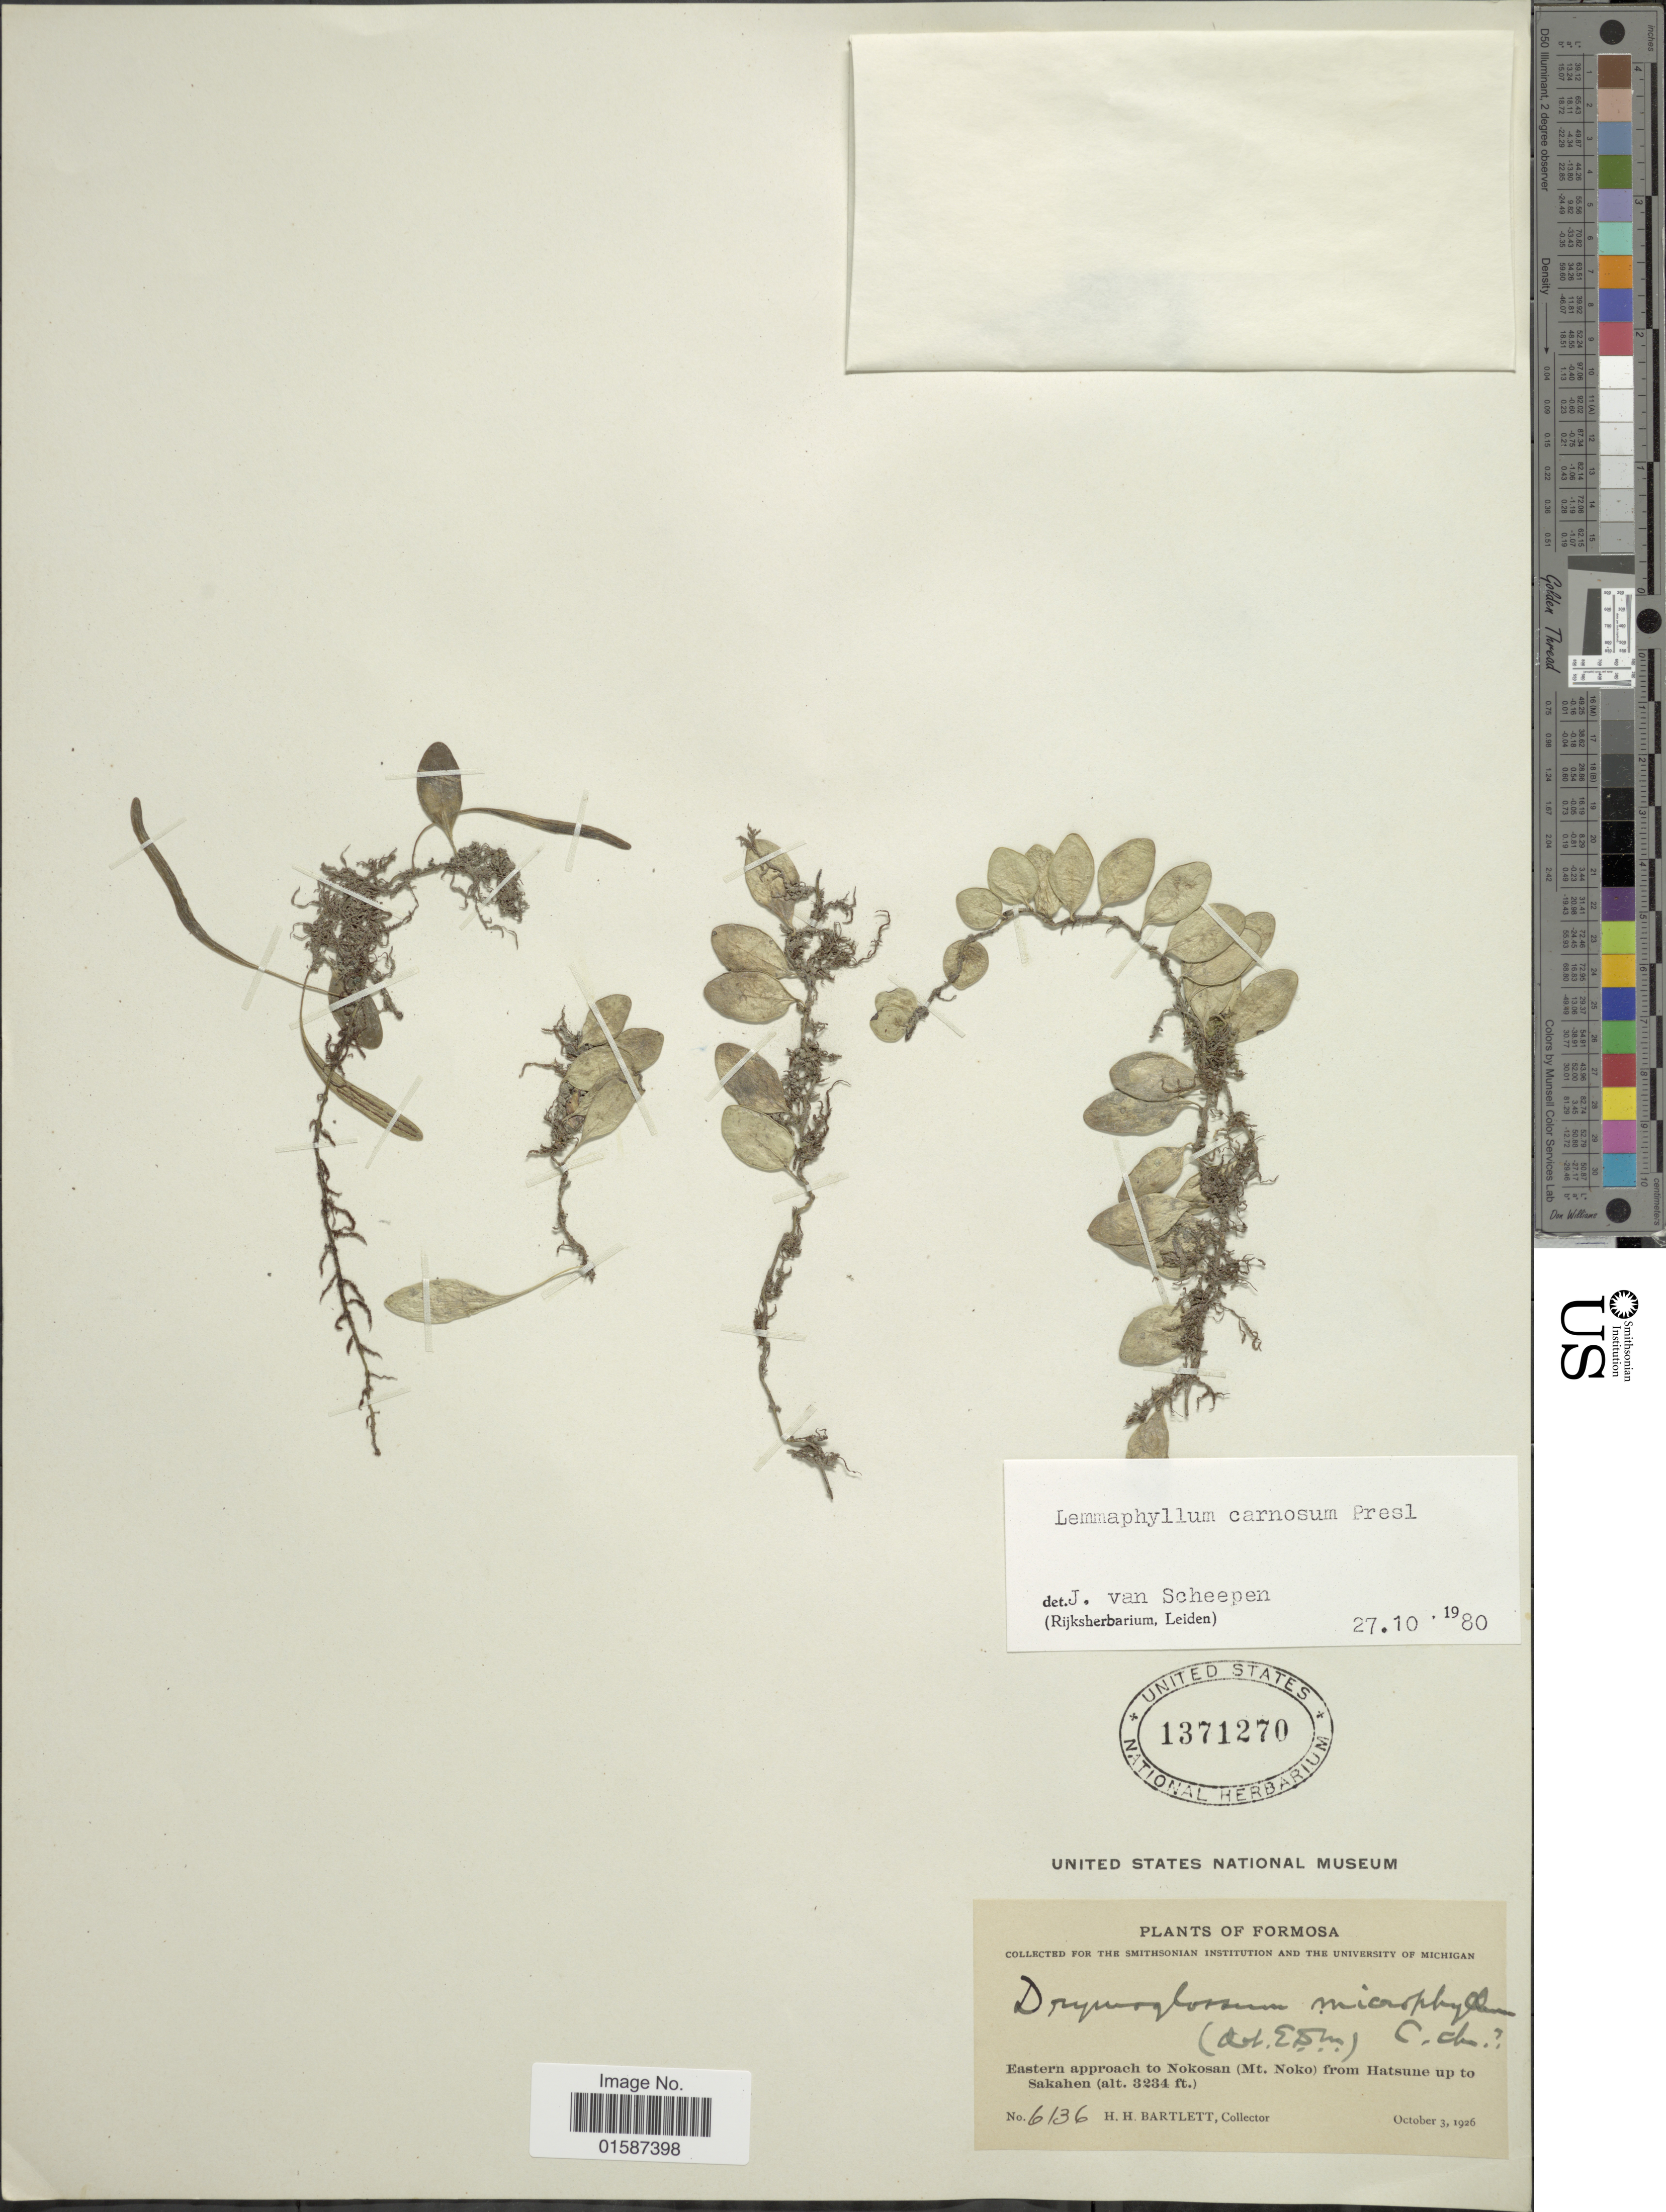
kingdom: Plantae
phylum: Tracheophyta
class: Polypodiopsida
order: Polypodiales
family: Polypodiaceae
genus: Lemmaphyllum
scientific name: Lemmaphyllum microphyllum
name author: C. Presl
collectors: H. H. Bartlett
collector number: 6136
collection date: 1926-10-03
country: Taiwan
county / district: Hualien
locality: Formosa, Eastern approach to Nokosan (Mt. Noko) from Hatsune up to Sakahen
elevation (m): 986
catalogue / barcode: US 1371270